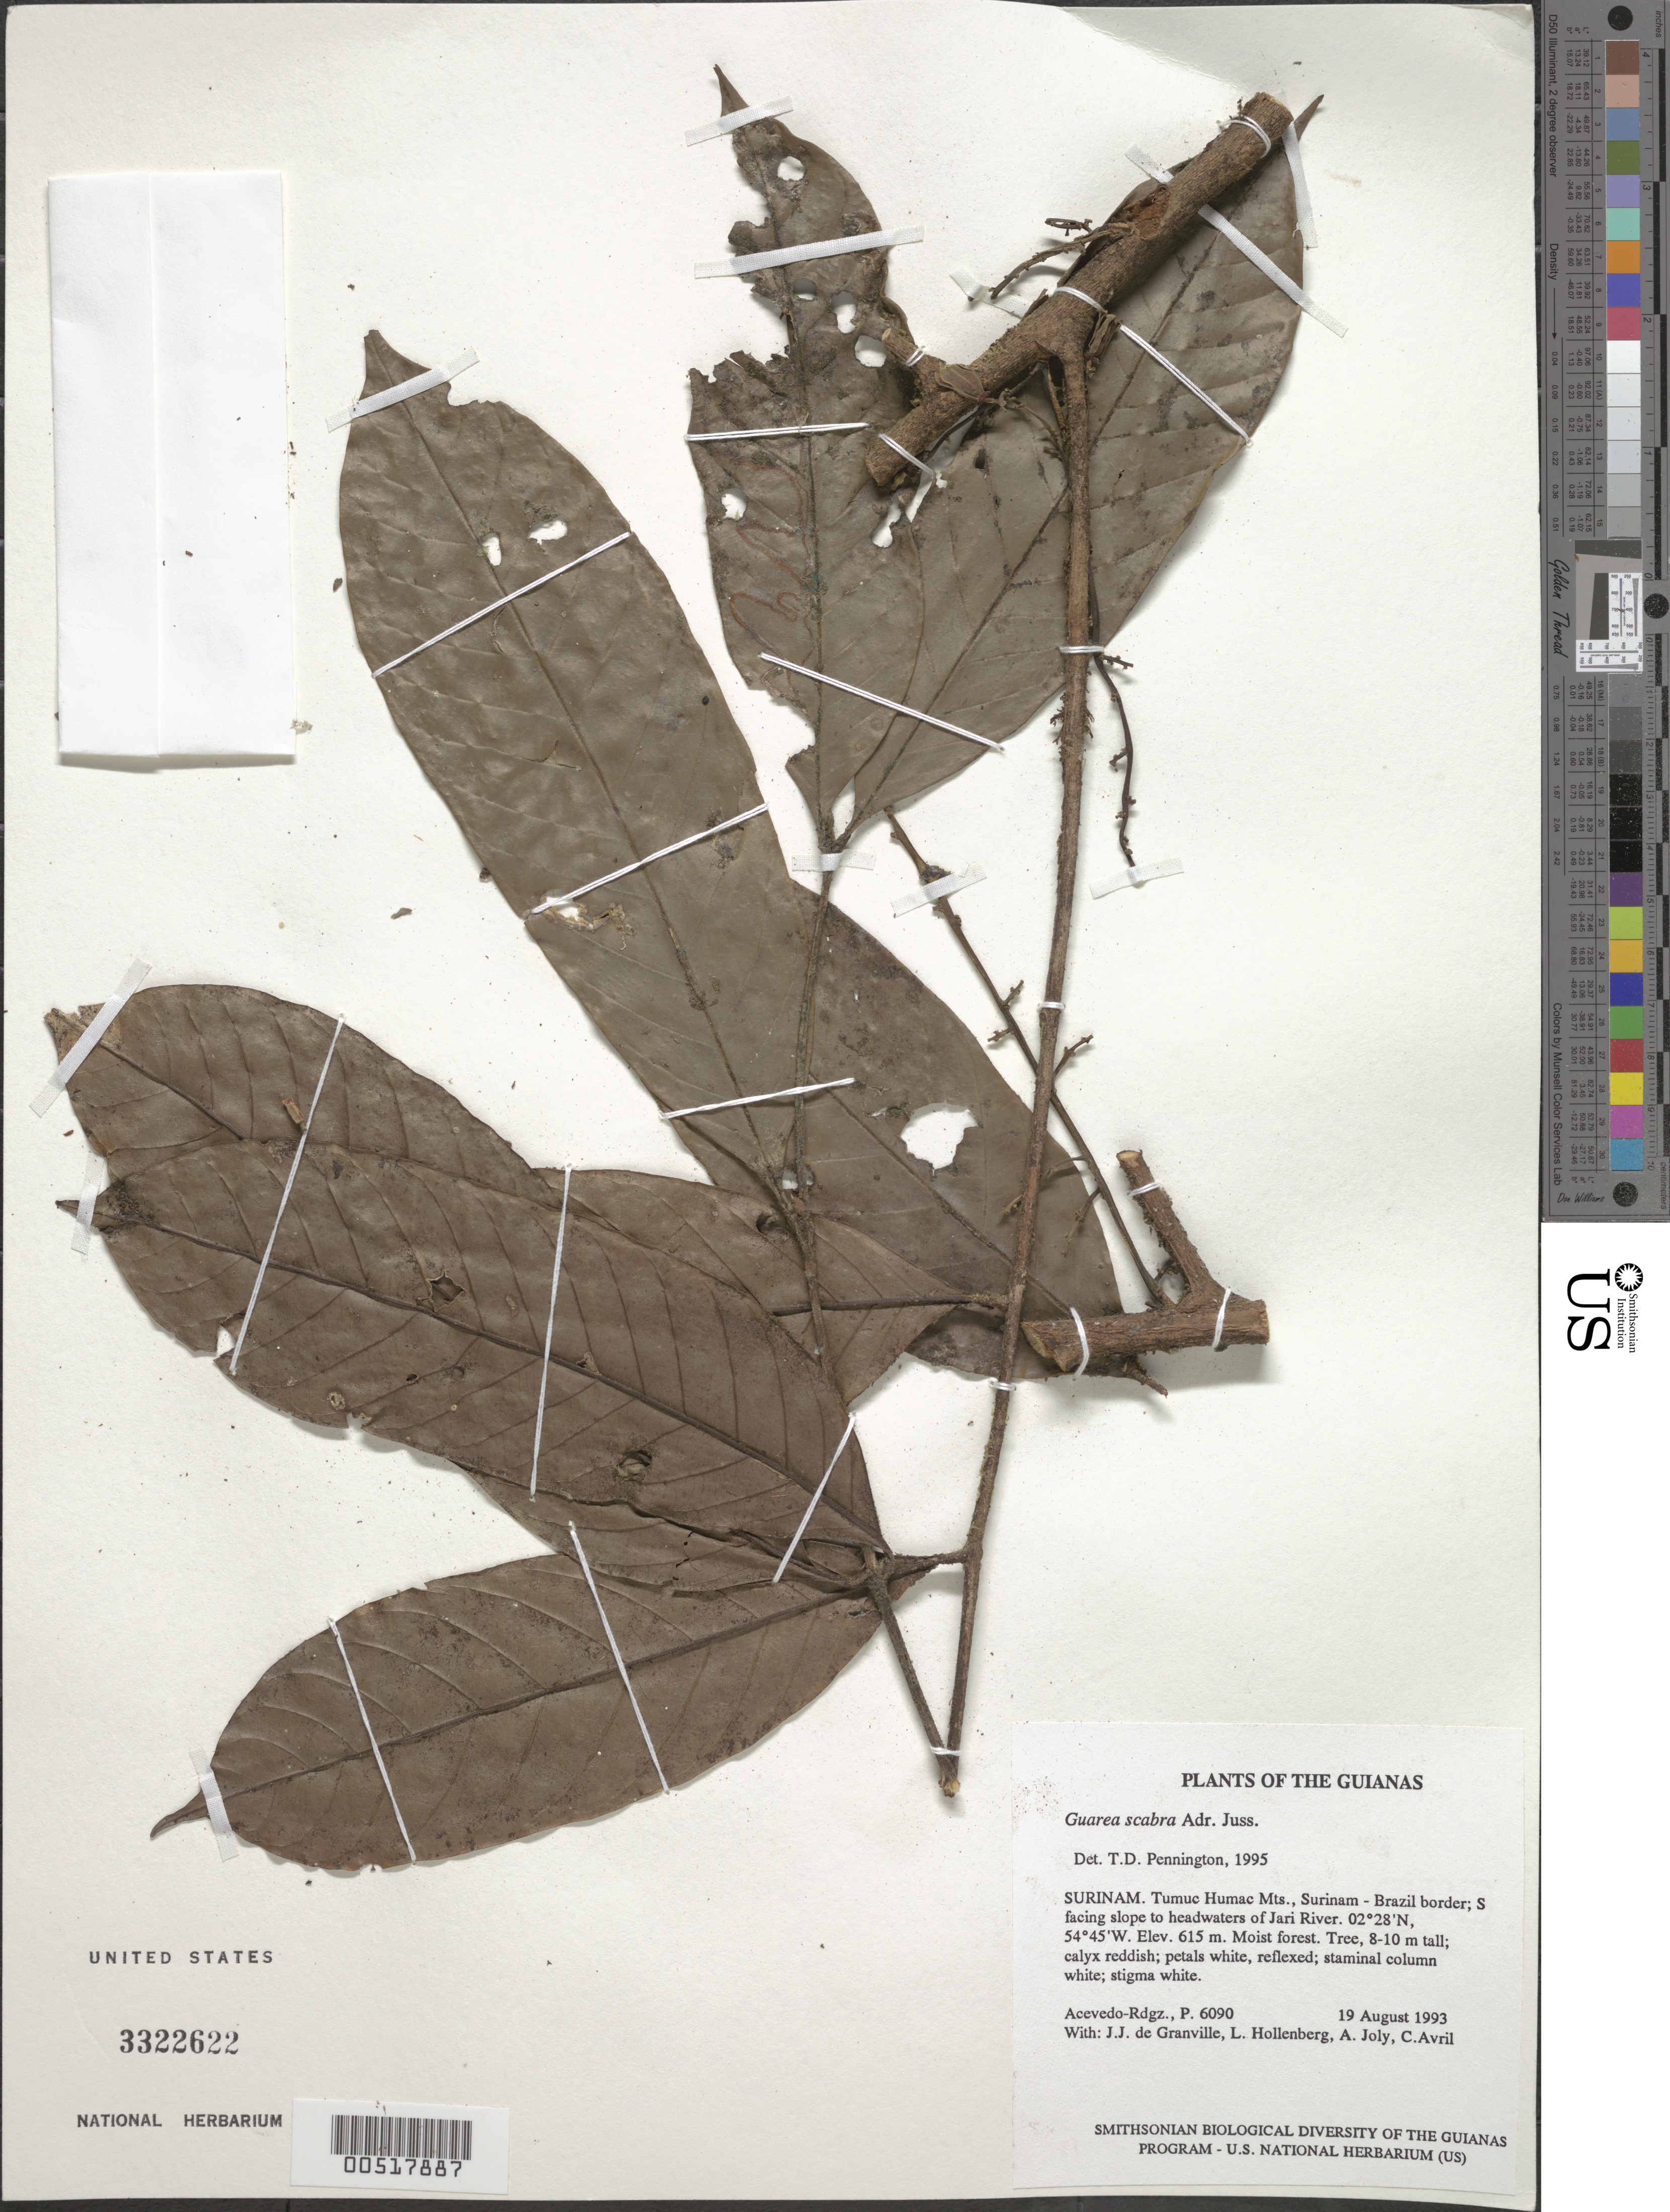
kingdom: Plantae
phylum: Tracheophyta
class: Magnoliopsida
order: Sapindales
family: Meliaceae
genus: Guarea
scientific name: Guarea scabra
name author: A. Juss.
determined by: Pennington, T. D., (K)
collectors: P. Acevedo-Rodr.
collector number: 6090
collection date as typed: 19 Aug 1993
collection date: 1993-08-19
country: Suriname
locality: Tumuc Humac Mts., Surinam - Brazil border; S facing slope to headwaters of Jari River.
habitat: Moist forest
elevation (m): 615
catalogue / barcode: US 3322622